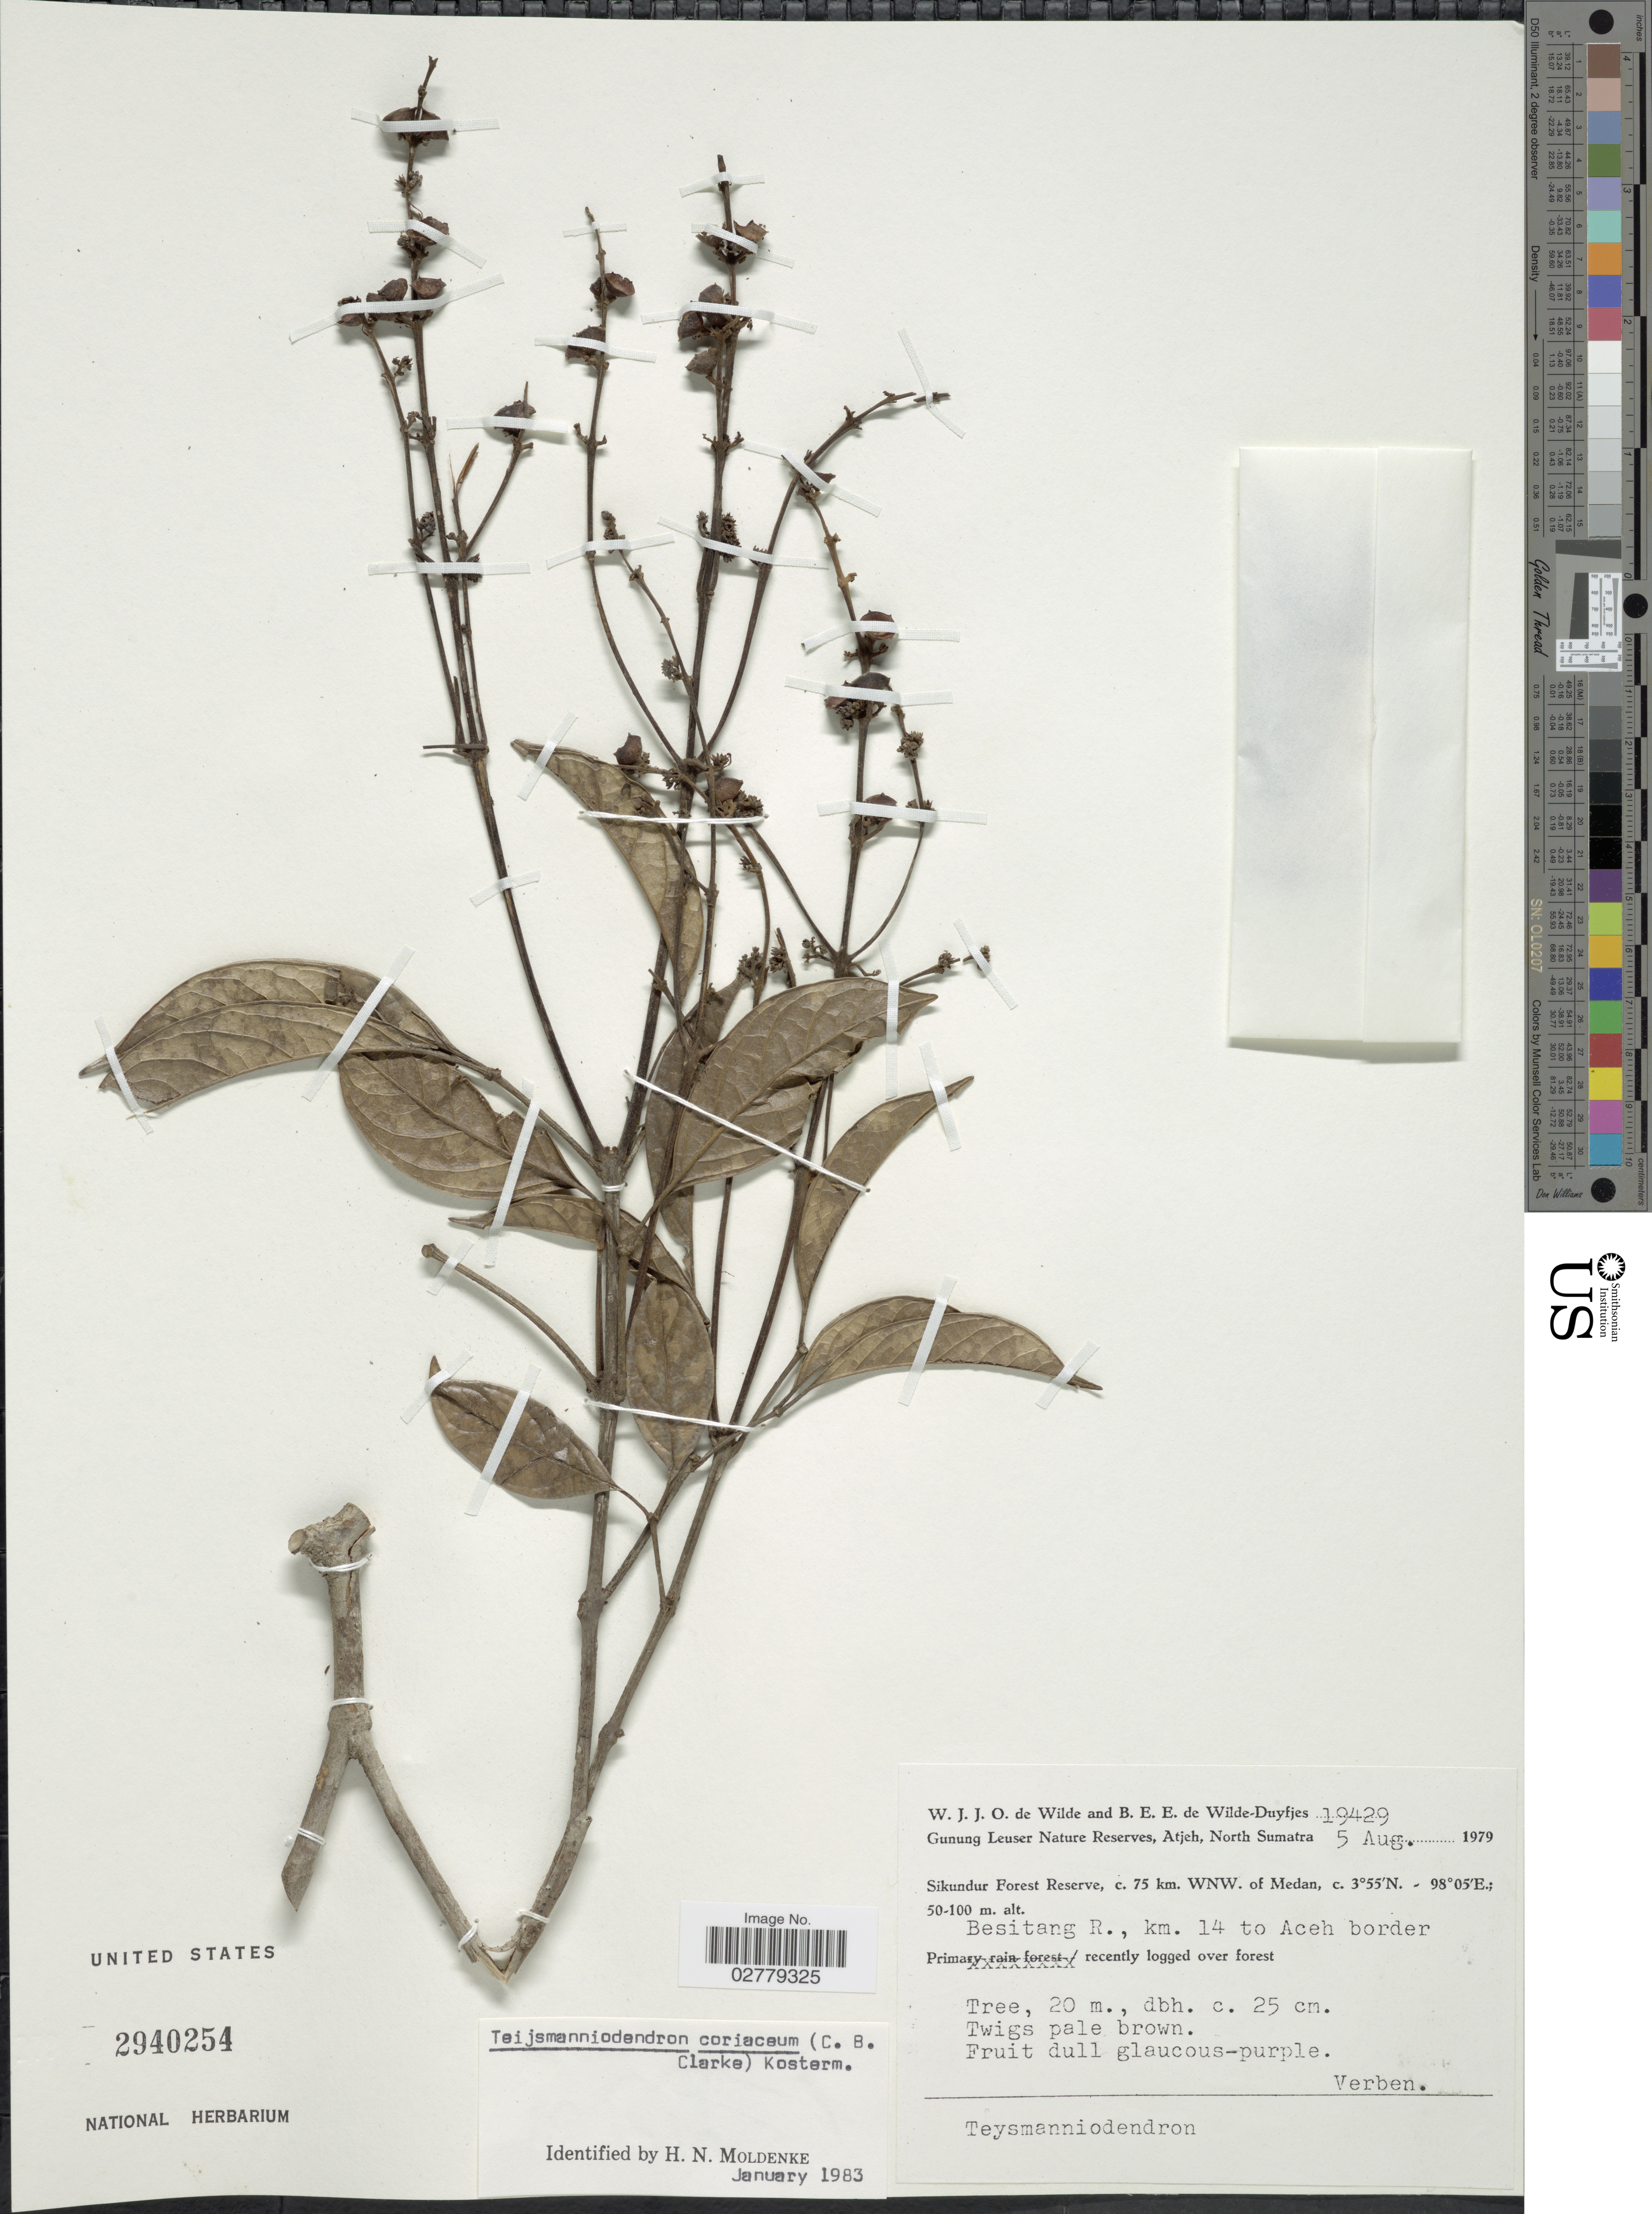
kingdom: Plantae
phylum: Tracheophyta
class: Magnoliopsida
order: Lamiales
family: Lamiaceae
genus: Teijsmanniodendron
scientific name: Teijsmanniodendron coriaceum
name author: (C.B. Clarke) Kosterm.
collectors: W. J. de Wilde & B. E. de Wilde-Duyfjes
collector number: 19429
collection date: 1979-08-05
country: Indonesia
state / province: Sumatra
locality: Gunung Leuser Nature Reserve, Atjeh, North Sumatra. Sikundur Forest Reserve, c. 75 km. WNW. of Medan. Besitang R., km. 14 to Aceh border.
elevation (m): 50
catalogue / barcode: US 2940254